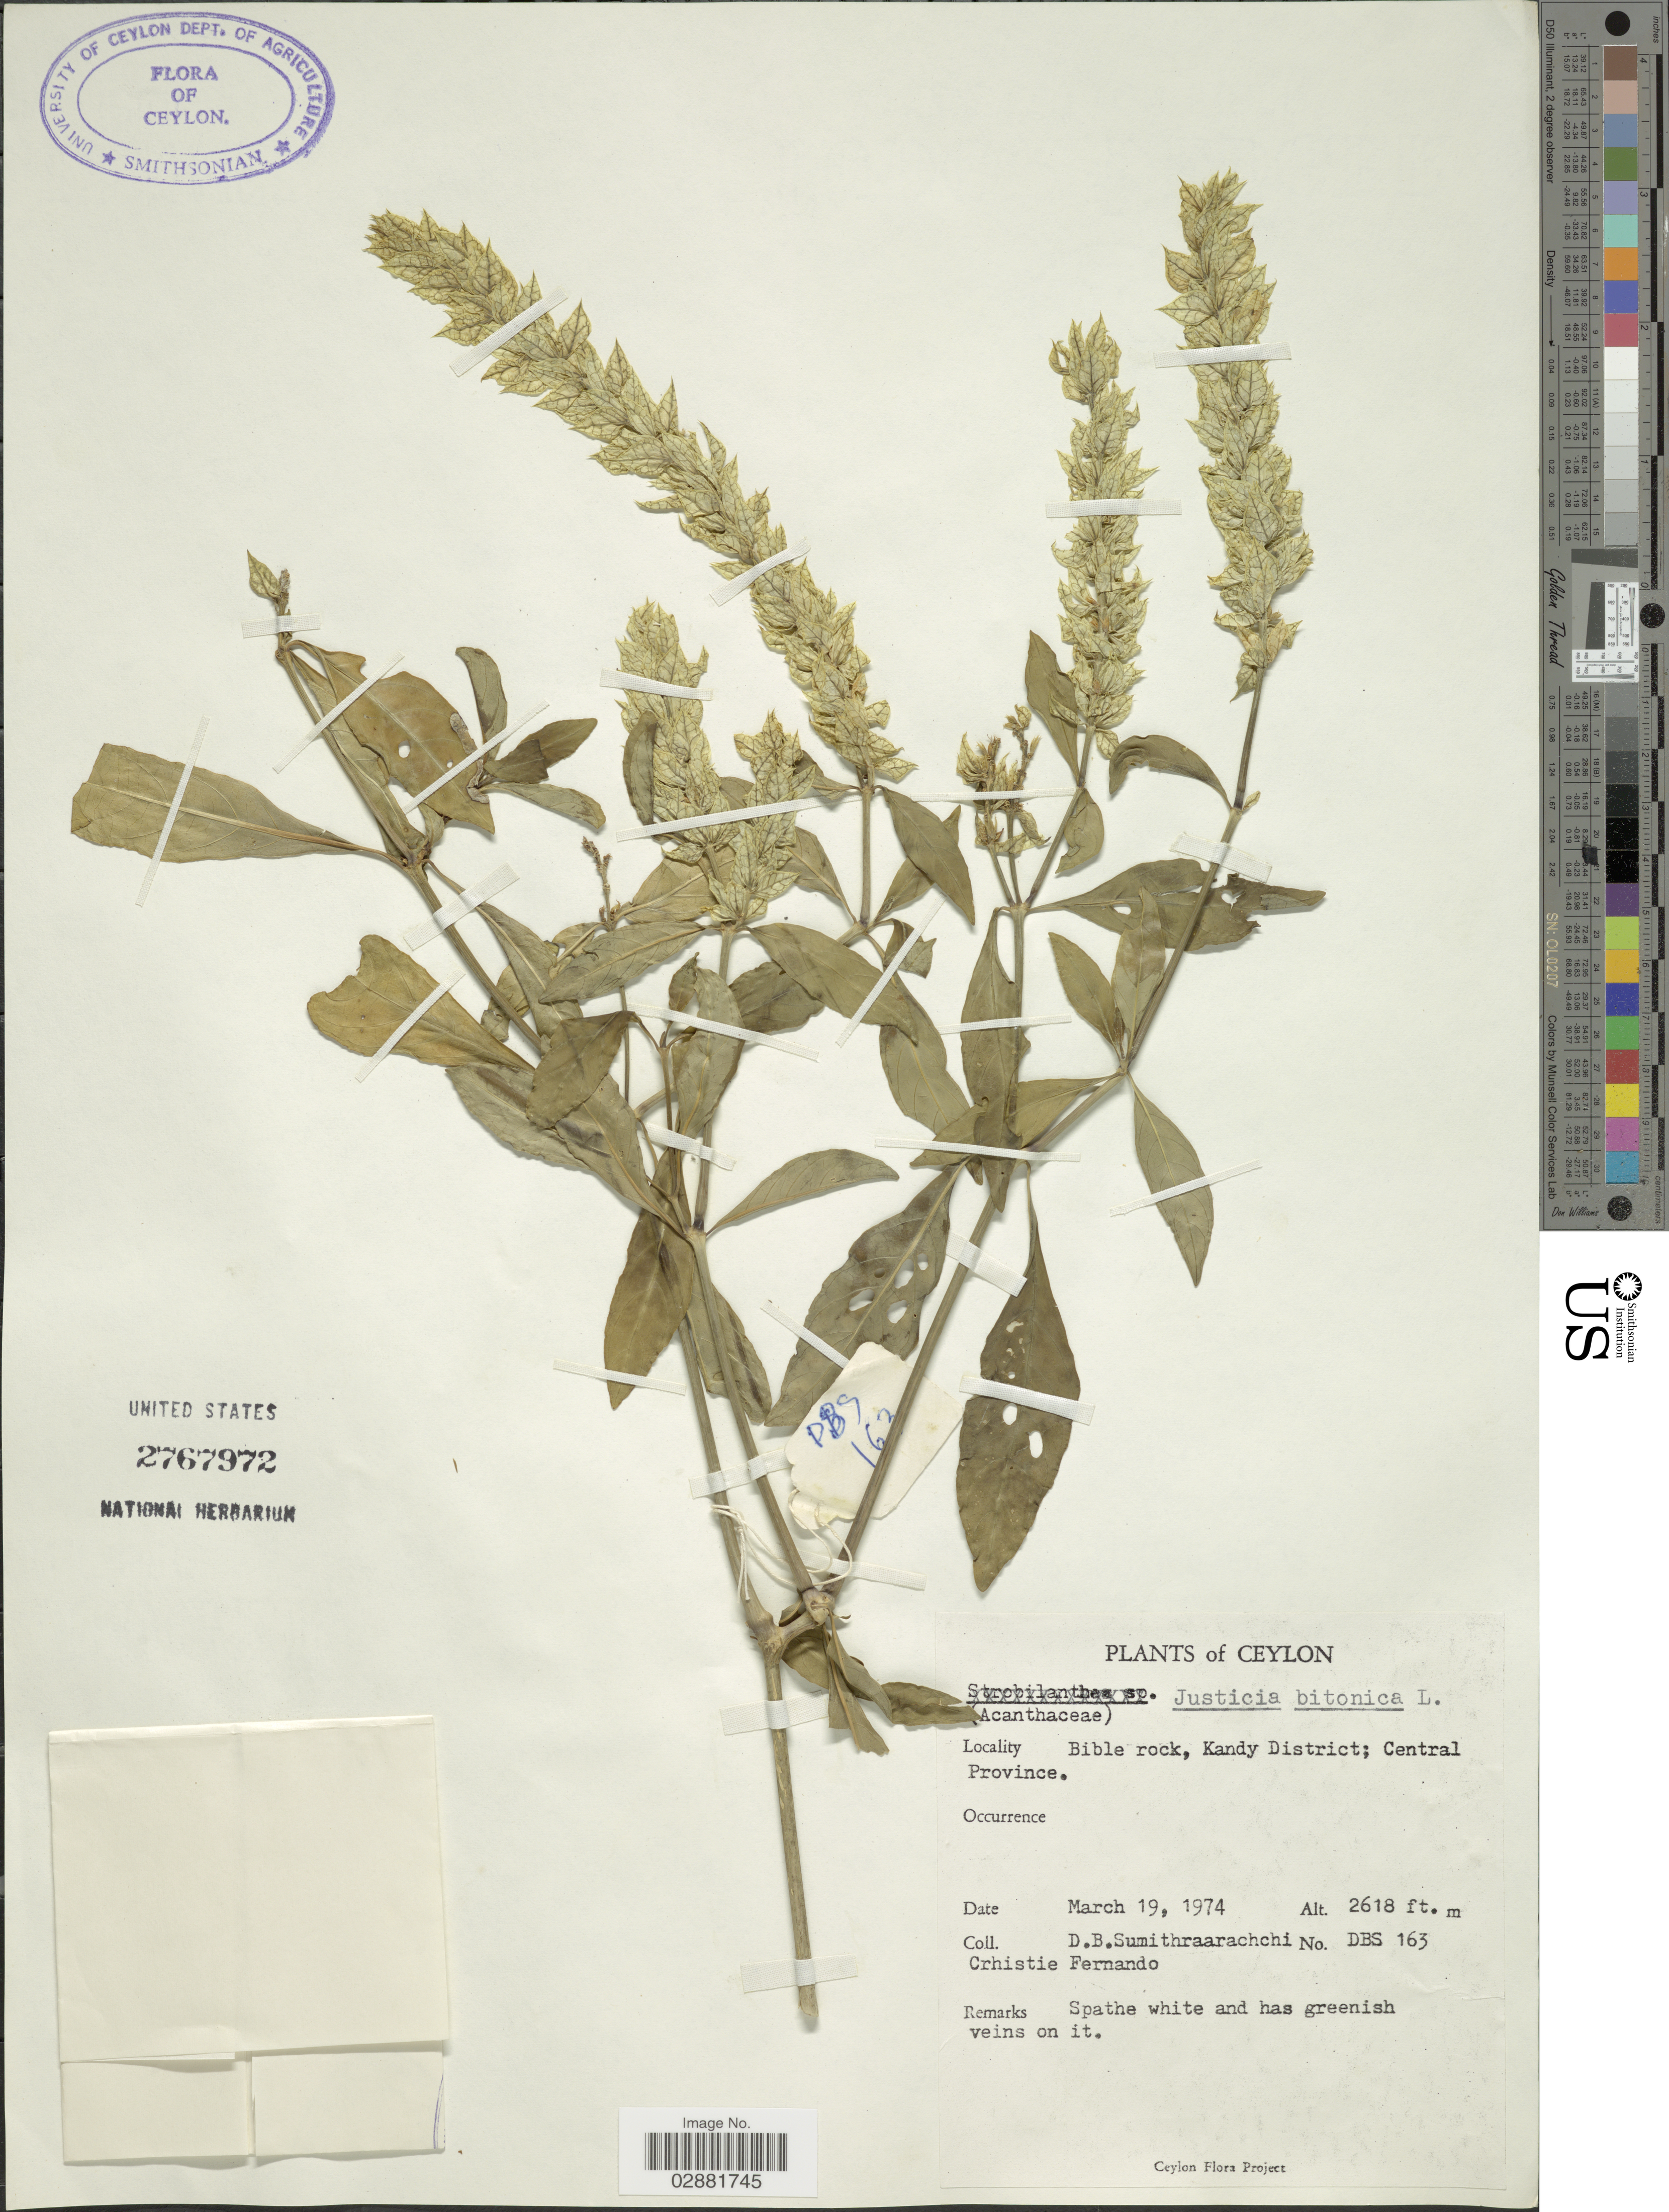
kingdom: Plantae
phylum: Tracheophyta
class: Magnoliopsida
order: Lamiales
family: Acanthaceae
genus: Justicia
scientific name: Justicia betonica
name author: L.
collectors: D. B. Sumithraarachchi & C. Fernando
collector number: DBS163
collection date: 1974-03-19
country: Sri Lanka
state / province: Central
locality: Ceylon, Bible rock, Kandy District.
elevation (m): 798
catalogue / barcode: US 2767972